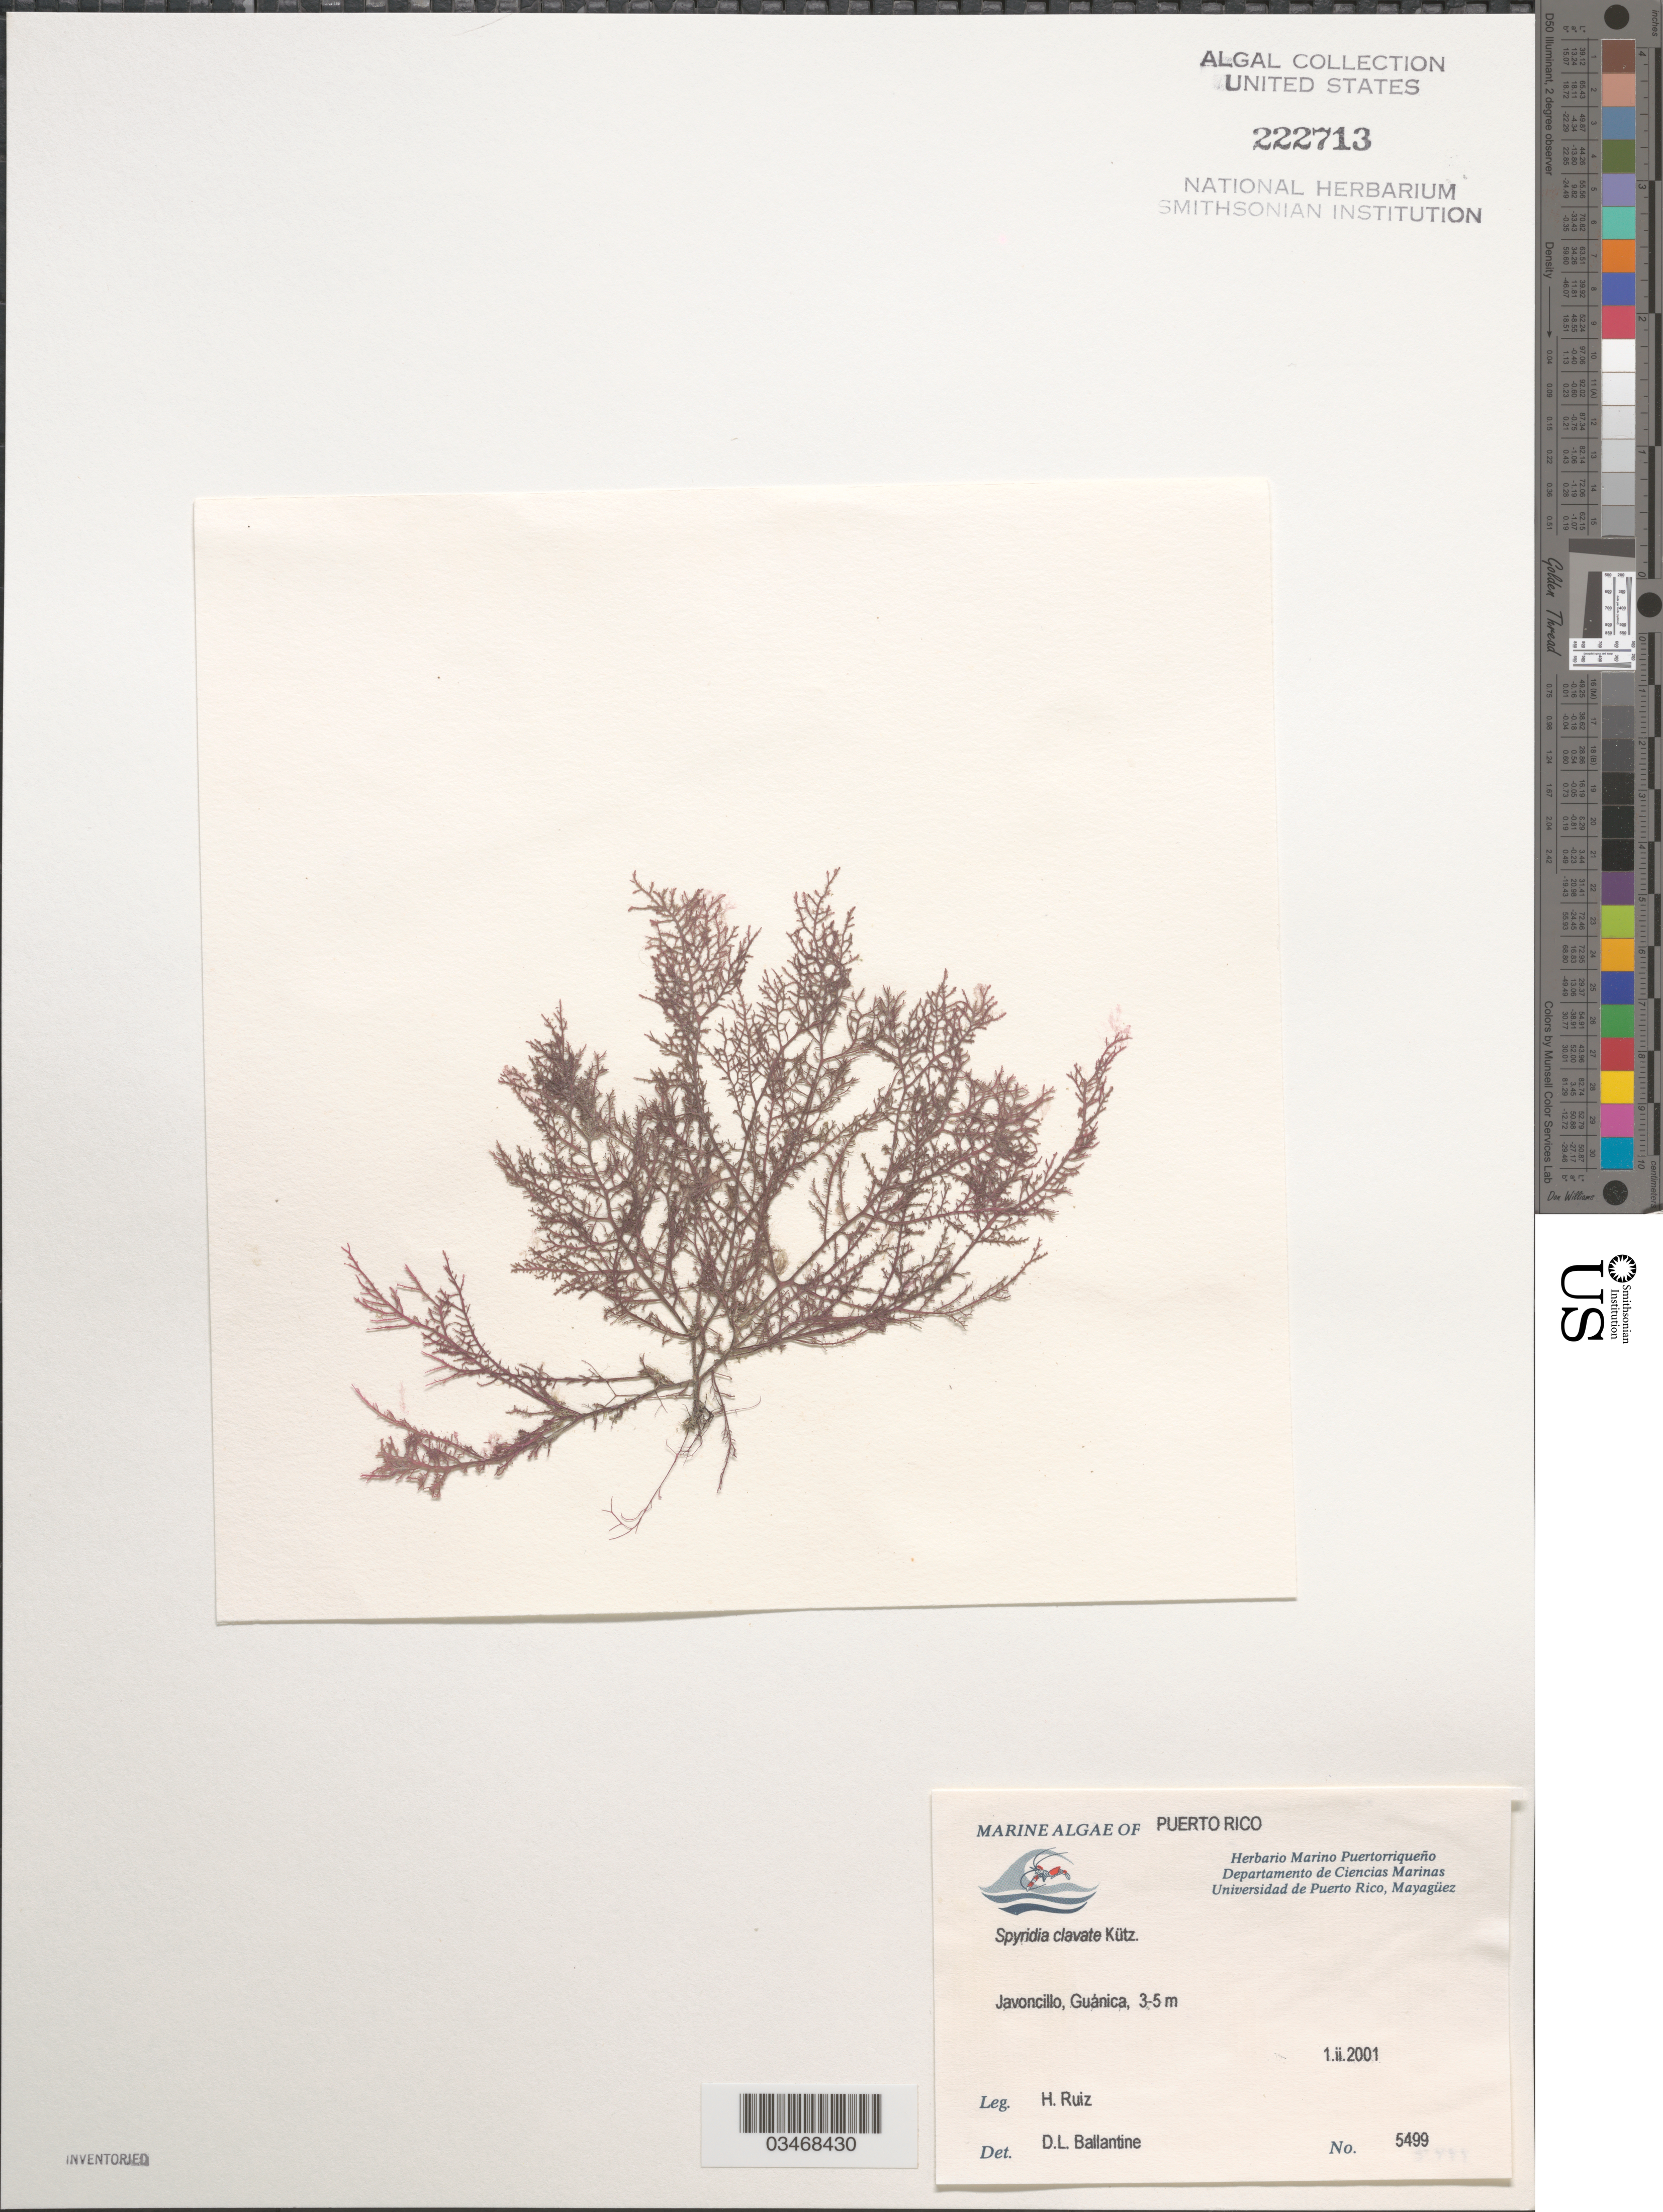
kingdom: Plantae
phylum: Rhodophyta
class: Florideophyceae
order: Ceramiales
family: Spyridiaceae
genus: Spyridia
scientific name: Spyridia clavata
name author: Kütz.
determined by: Ballantine, D. L.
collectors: H. Ruiz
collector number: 5499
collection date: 2001-02-01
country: Puerto Rico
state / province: Guanica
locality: Javoncillo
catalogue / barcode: US 222713